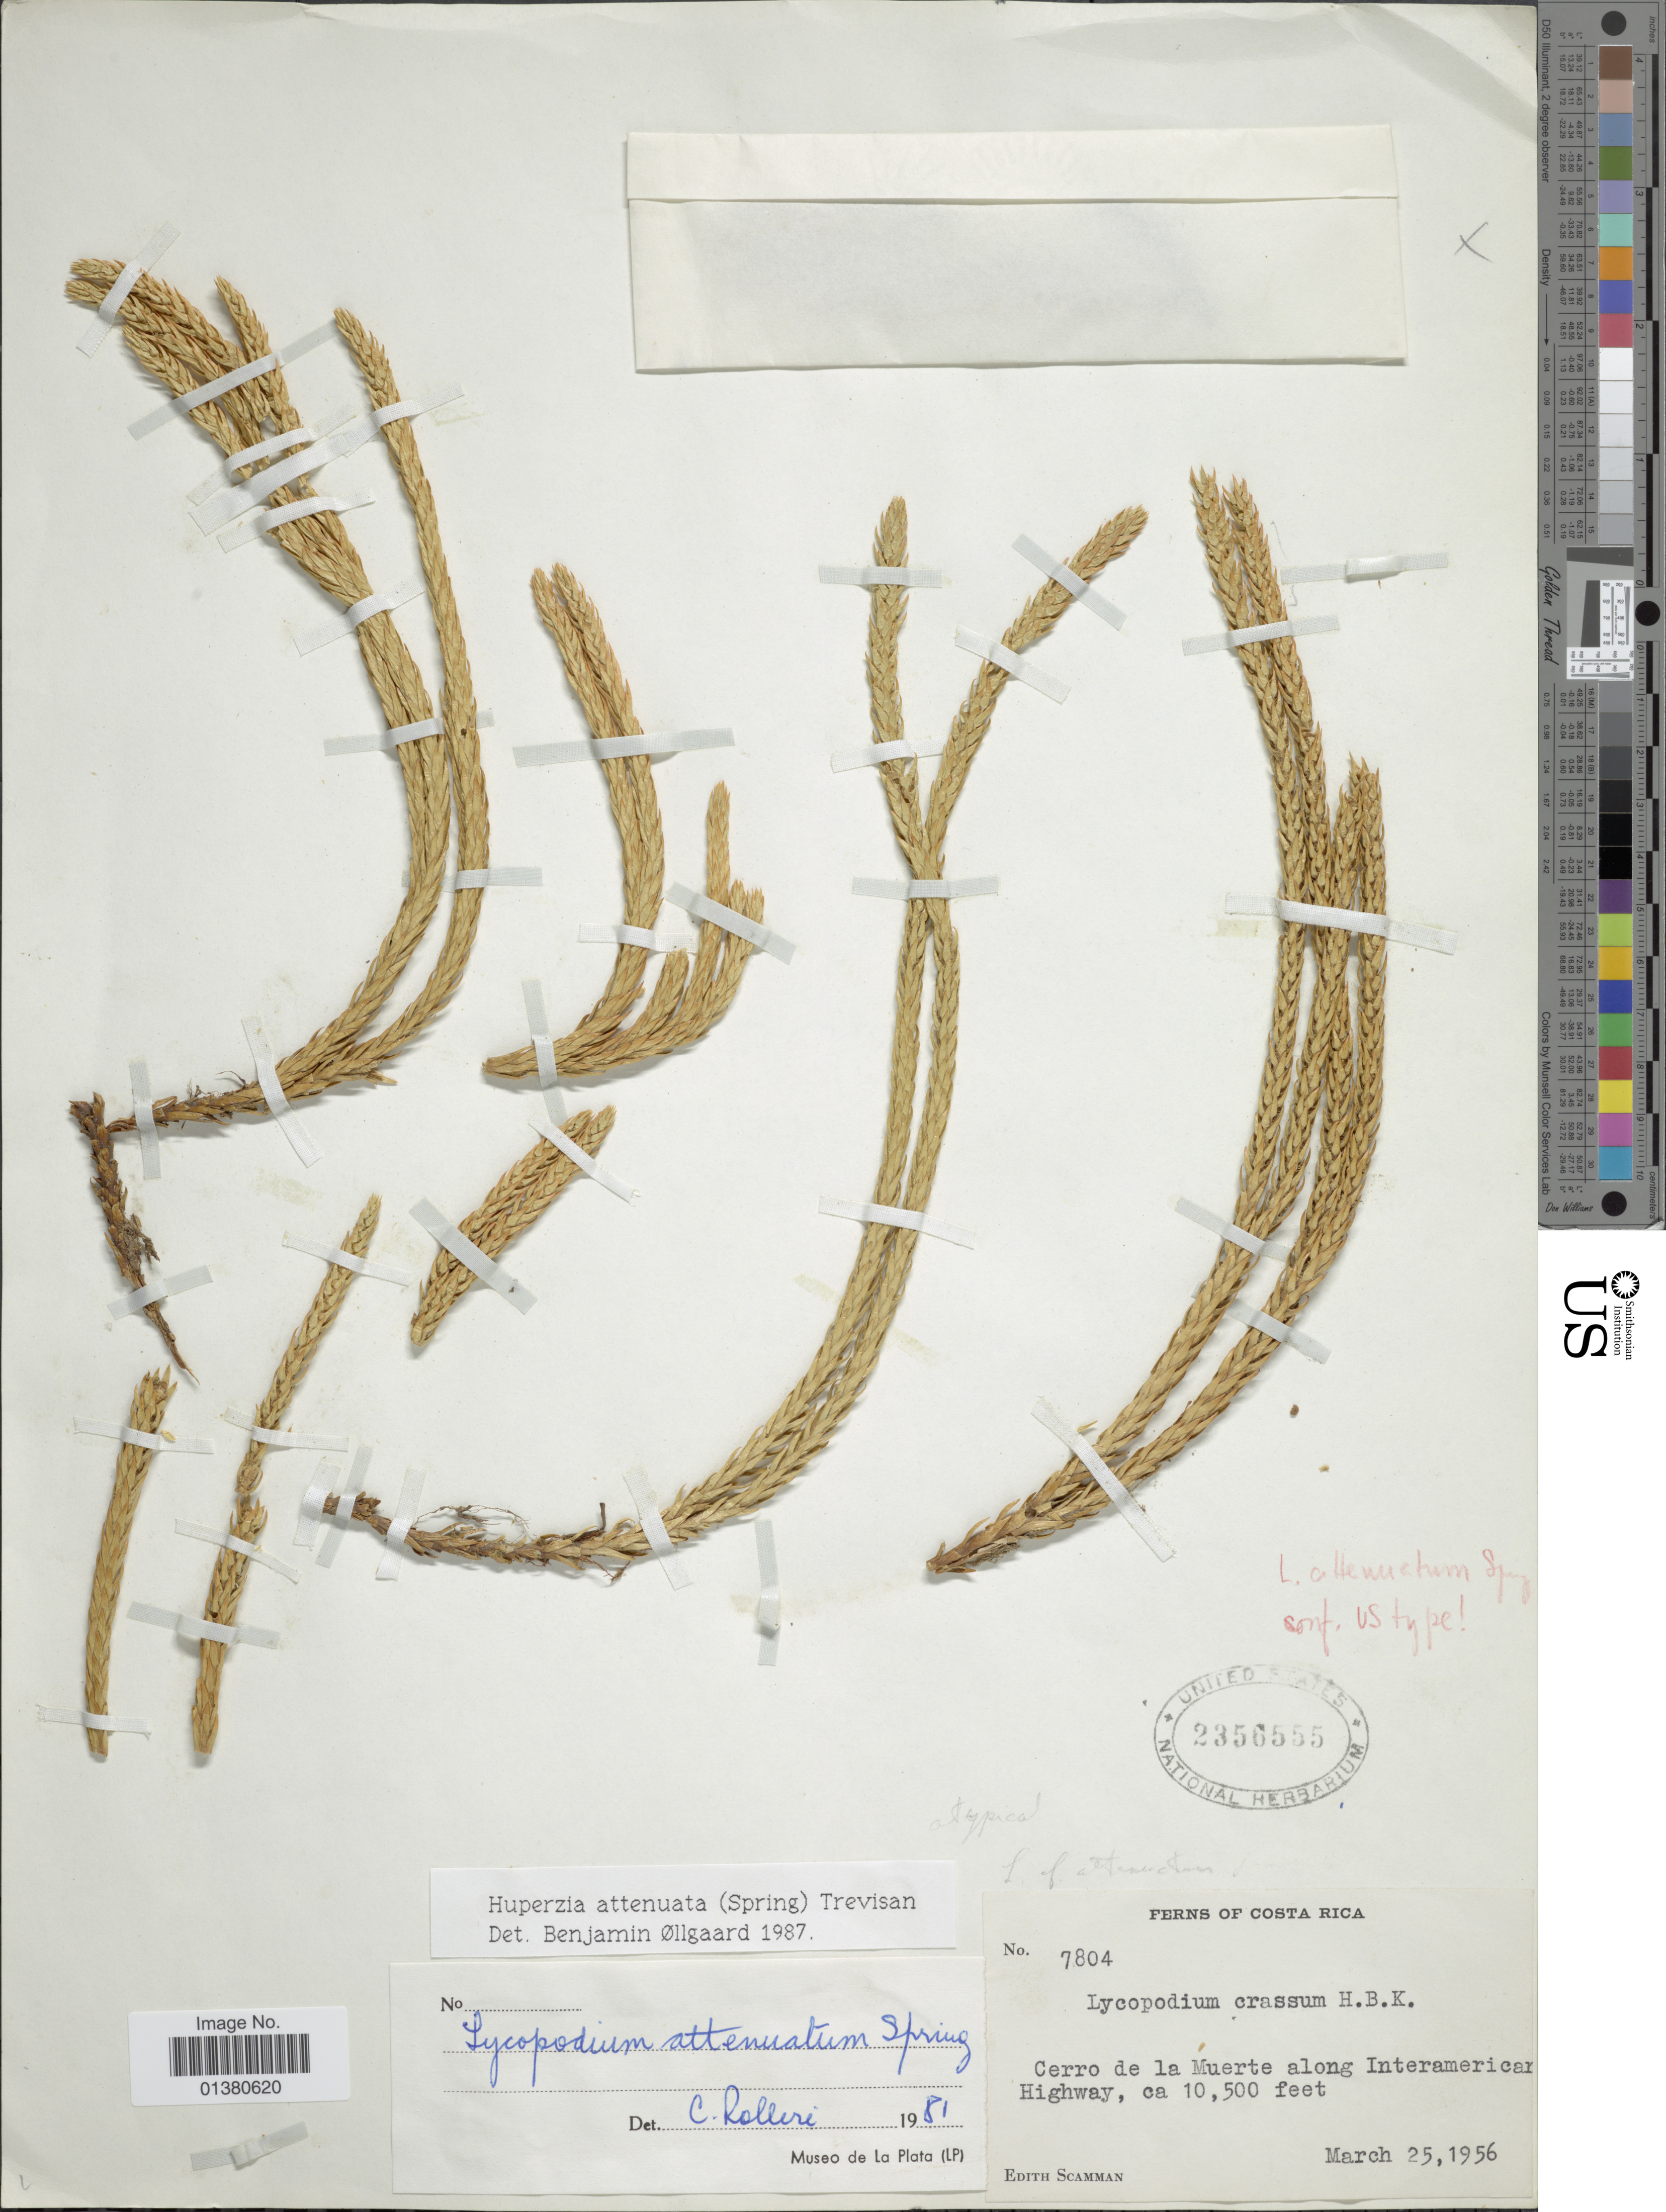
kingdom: Plantae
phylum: Tracheophyta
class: Lycopodiopsida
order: Lycopodiales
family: Lycopodiaceae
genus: Phlegmariurus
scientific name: Phlegmariurus attenuatus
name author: (Spring) B. Øllg.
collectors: E. Scamman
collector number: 7804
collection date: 1956-03-25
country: Costa Rica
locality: Cerro de la Muerte along Interamrican Highway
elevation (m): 3200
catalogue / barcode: US 2356555